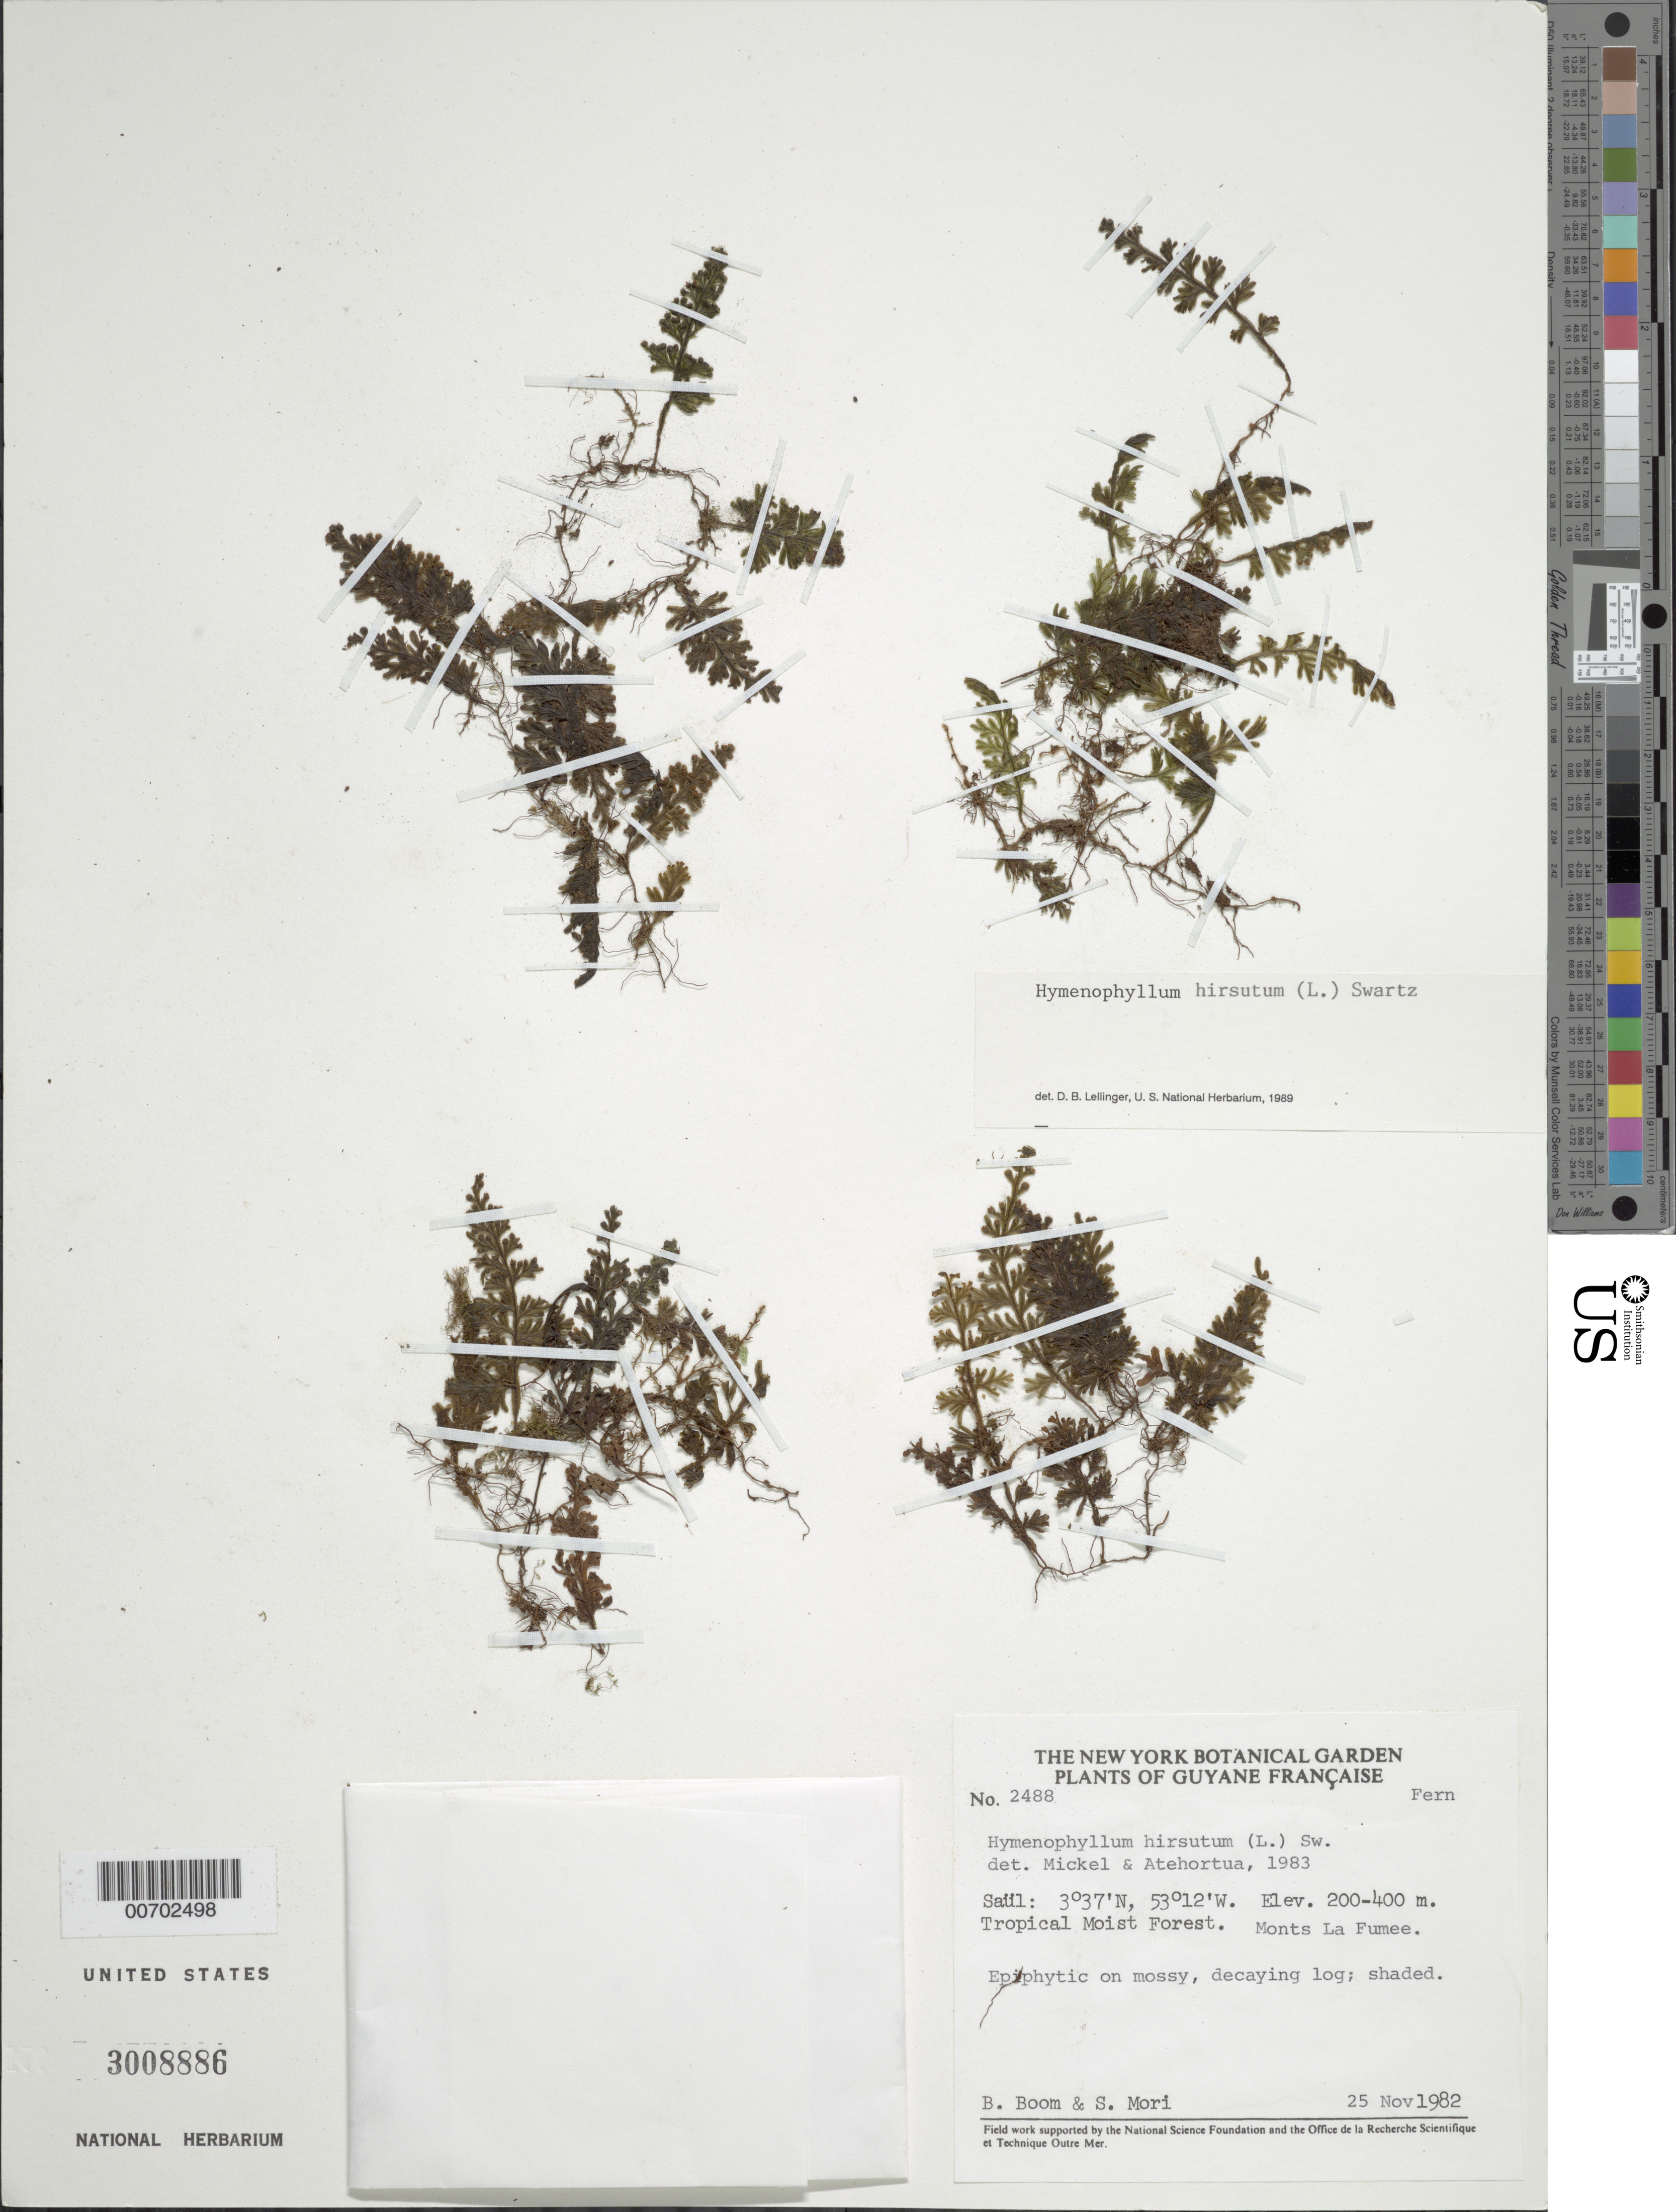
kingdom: Plantae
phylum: Tracheophyta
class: Polypodiopsida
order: Hymenophyllales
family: Hymenophyllaceae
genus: Hymenophyllum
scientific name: Hymenophyllum hirsutum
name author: (L.) Sw.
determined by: Lellinger, David B., (BOT), Smithsonian Institution - National Museum of Natural History (UNITED STATES)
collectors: B. M. Boom & S. Mori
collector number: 2488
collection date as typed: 25-Nov-82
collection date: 1982-11-25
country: French Guiana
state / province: Saint-Laurent-du-Maroni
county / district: Saül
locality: Monts La Fumée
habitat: Tropical moist forest, on mossy, decaying log; shaded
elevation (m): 200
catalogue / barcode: US 3008886